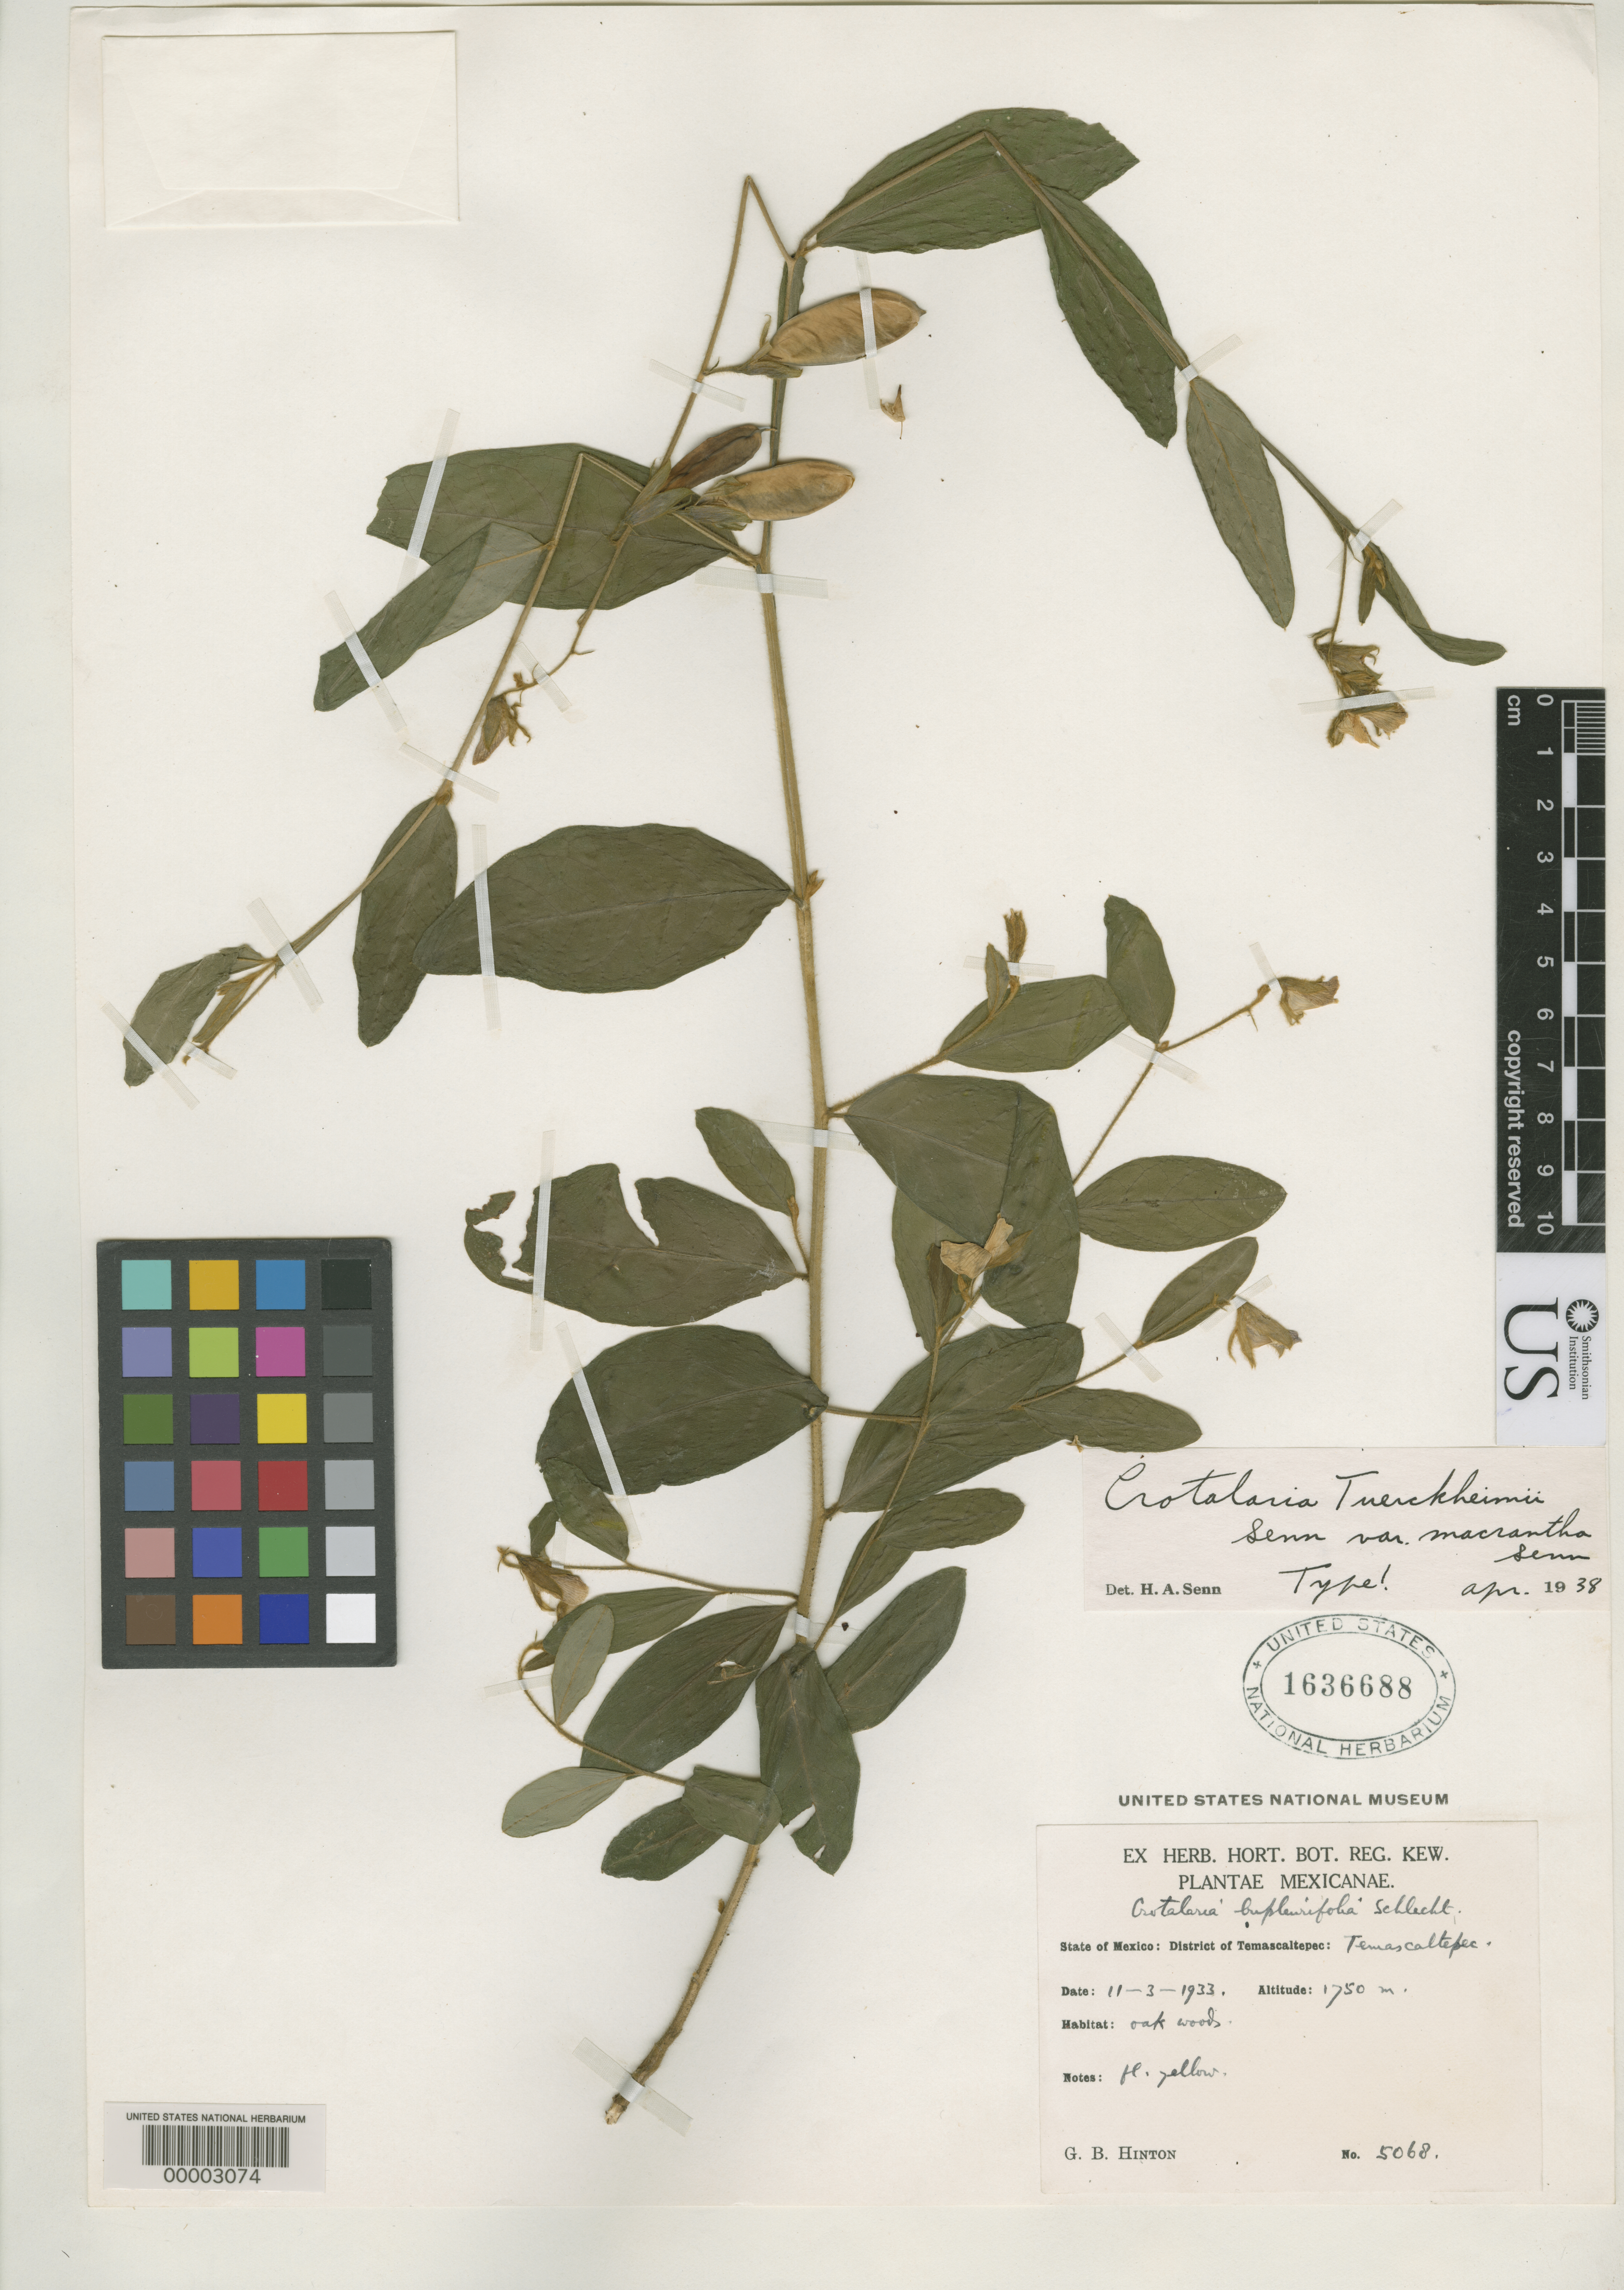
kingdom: Plantae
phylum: Tracheophyta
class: Magnoliopsida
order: Fabales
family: Fabaceae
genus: Crotalaria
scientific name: Crotalaria tuerckheimii var. macrantha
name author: H. Senn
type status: Holotype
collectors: G. B. Hinton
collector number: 5068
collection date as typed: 1933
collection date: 1933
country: Mexico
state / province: México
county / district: Temascaltepec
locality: Temascaltepec.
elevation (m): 1750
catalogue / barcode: US 1636688